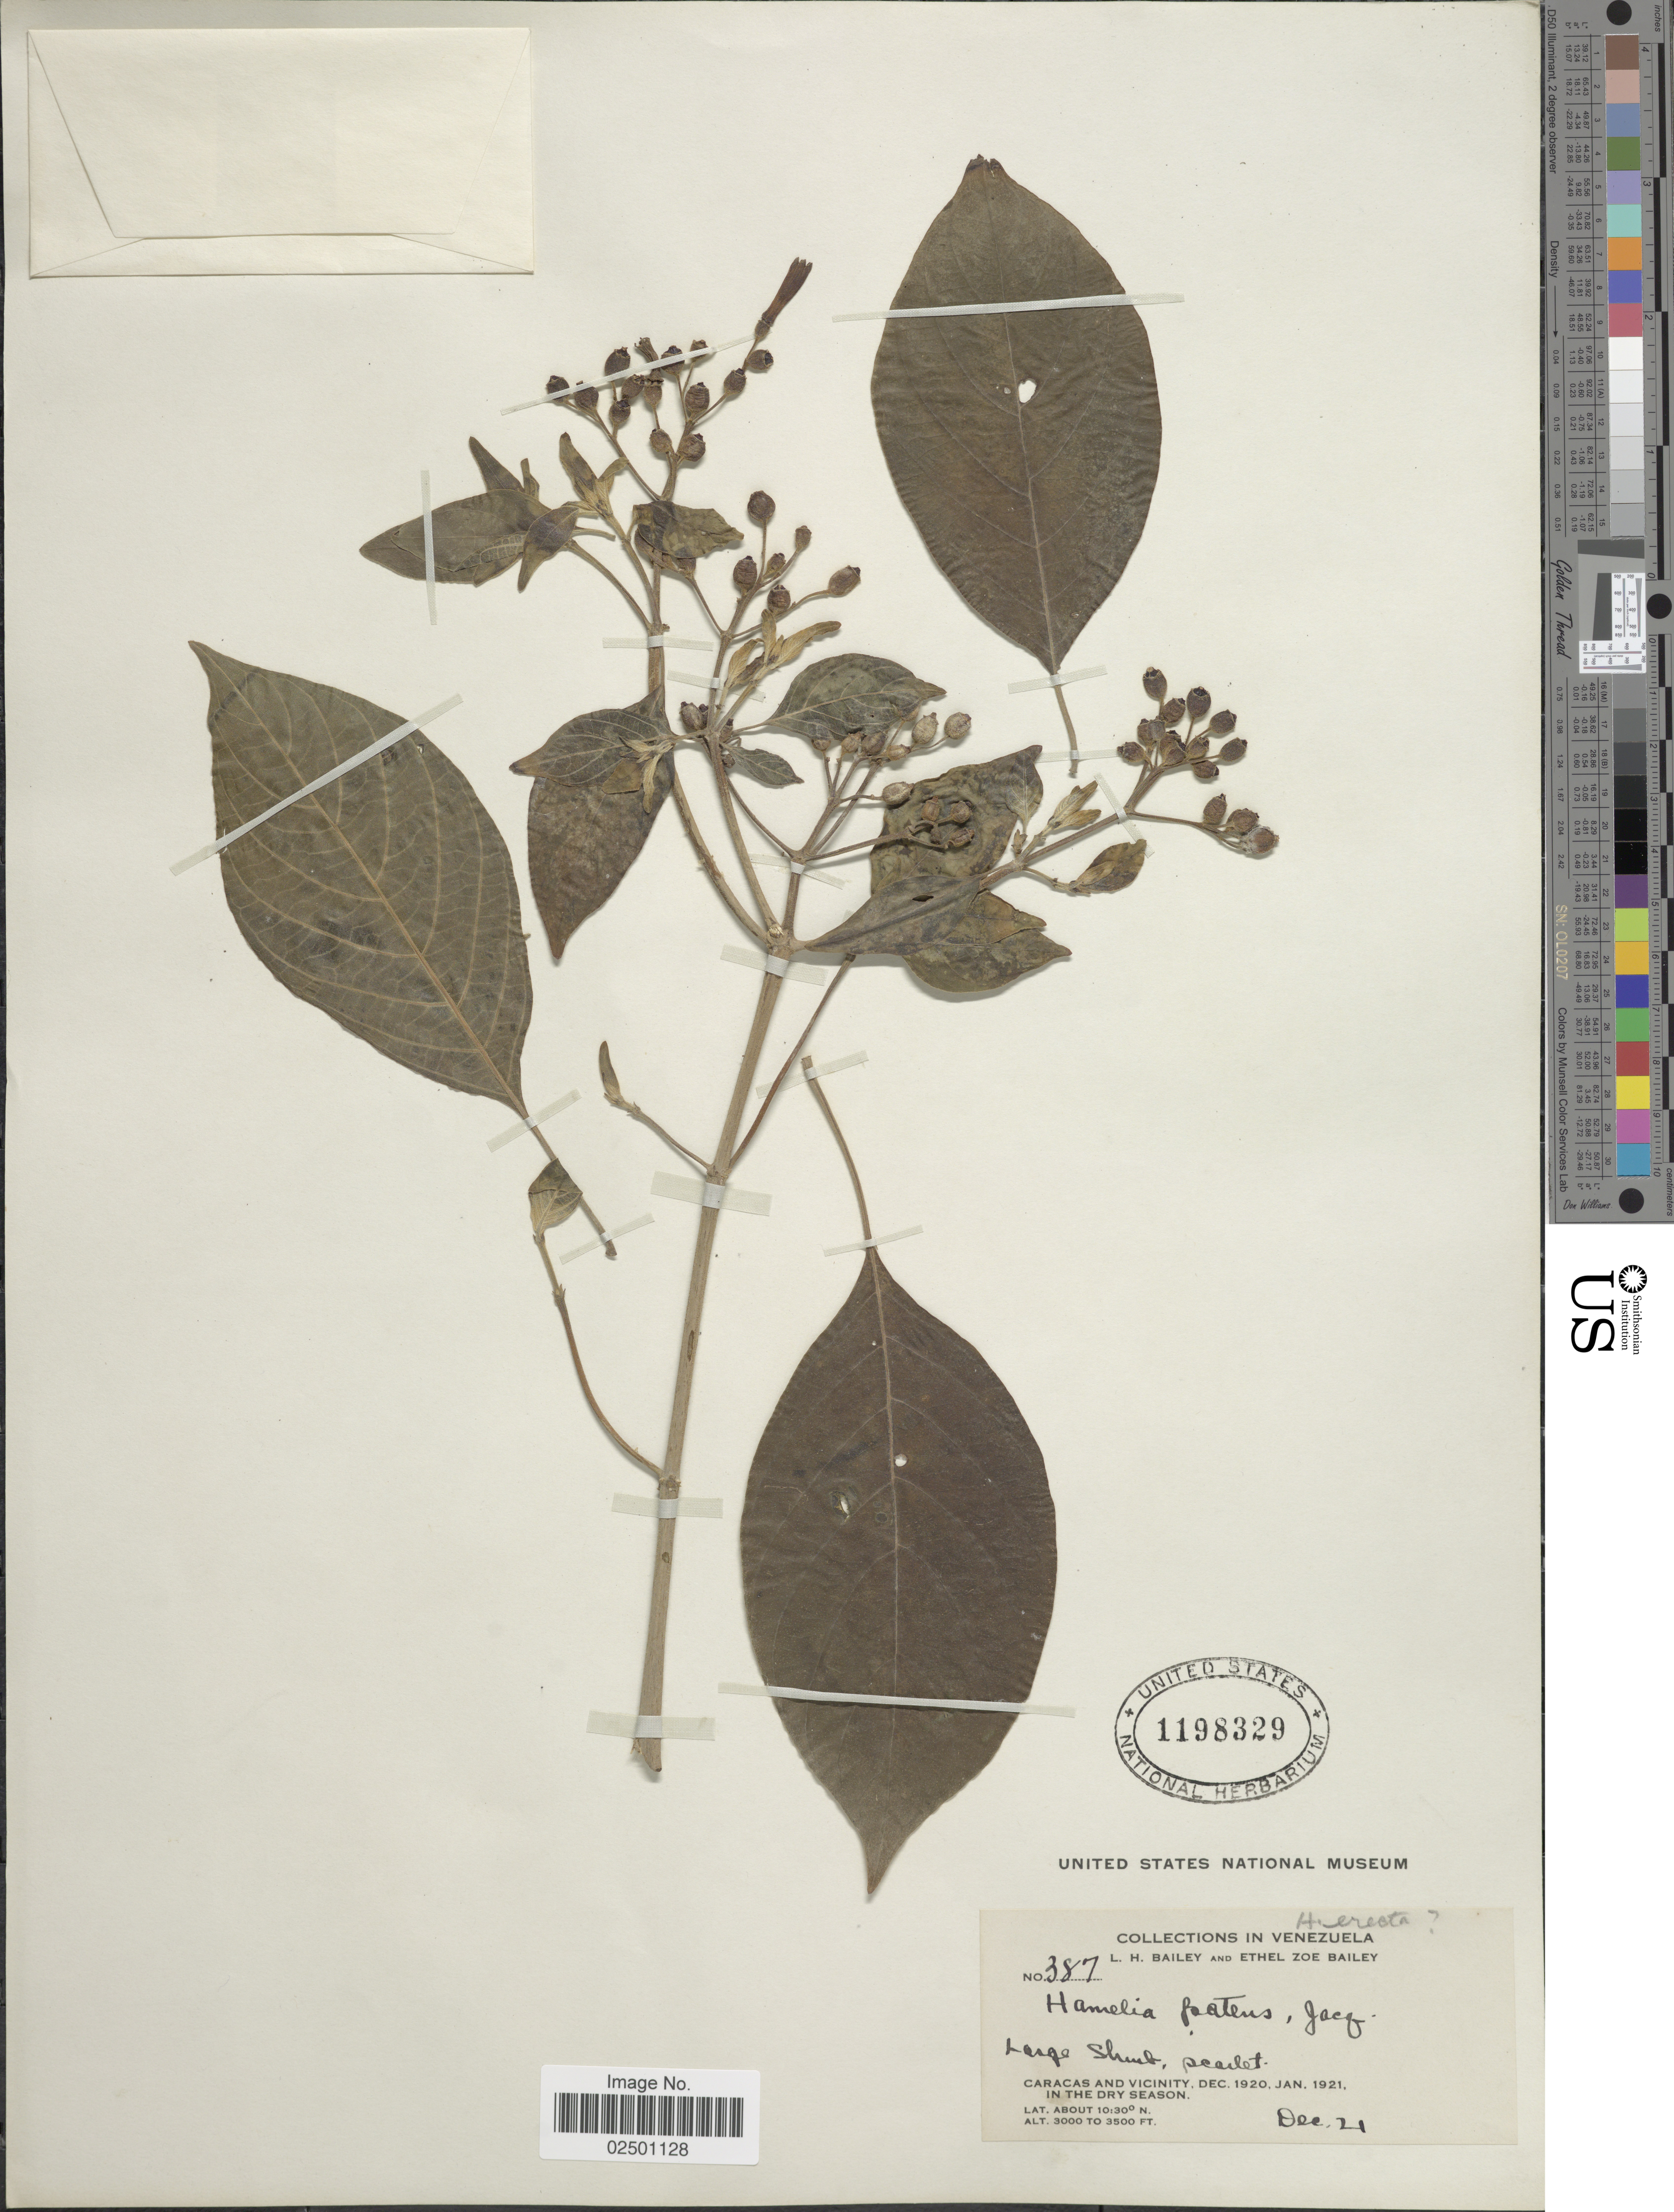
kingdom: Plantae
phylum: Tracheophyta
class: Magnoliopsida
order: Gentianales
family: Rubiaceae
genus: Hamelia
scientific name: Hamelia patens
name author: Jacq.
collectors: L. H. Bailey & E. Z. Bailey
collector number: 387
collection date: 1920-12-21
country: Venezuela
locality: Caracas and Vicinity. In the dry season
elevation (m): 914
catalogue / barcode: US 1198329